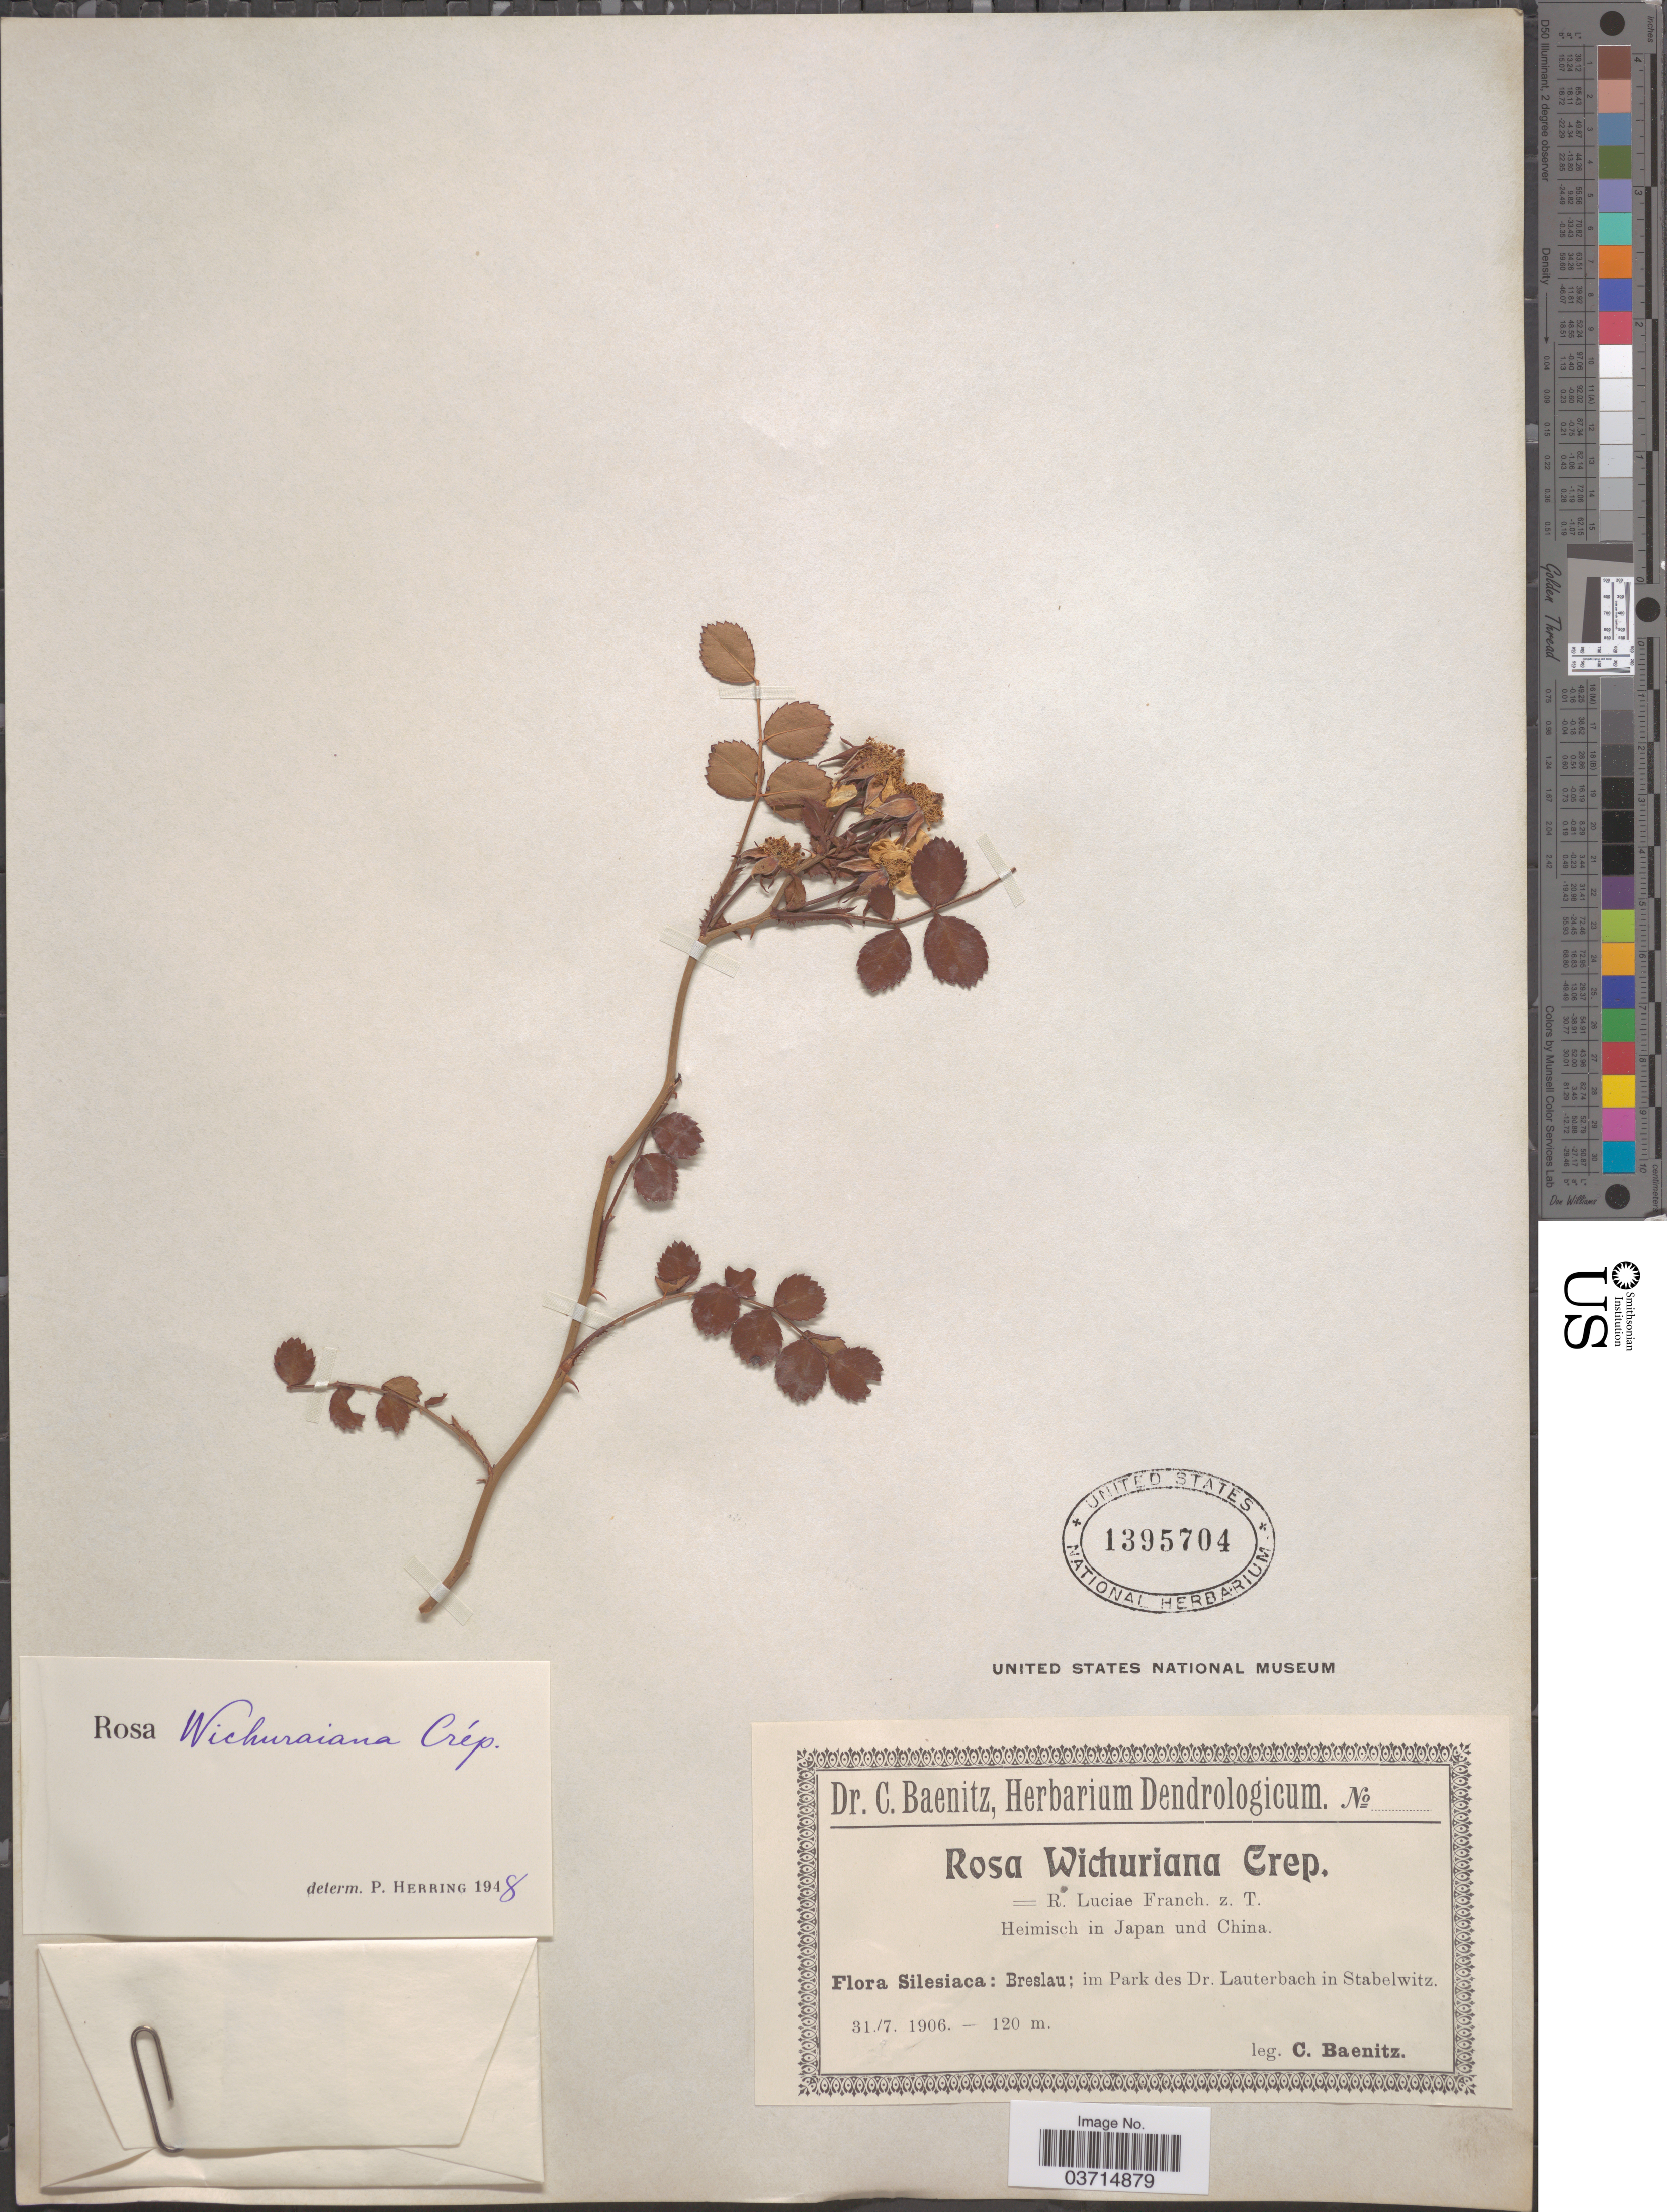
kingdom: Plantae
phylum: Tracheophyta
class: Magnoliopsida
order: Rosales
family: Rosaceae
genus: Rosa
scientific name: Rosa wichuraiana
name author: Crepin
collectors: C. G. Baenitz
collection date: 1906-07-31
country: Poland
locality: Silesiaca: Breslau; im Park des Dr. Lauterbach in Stabelwitz.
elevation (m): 120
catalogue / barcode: US 1395704